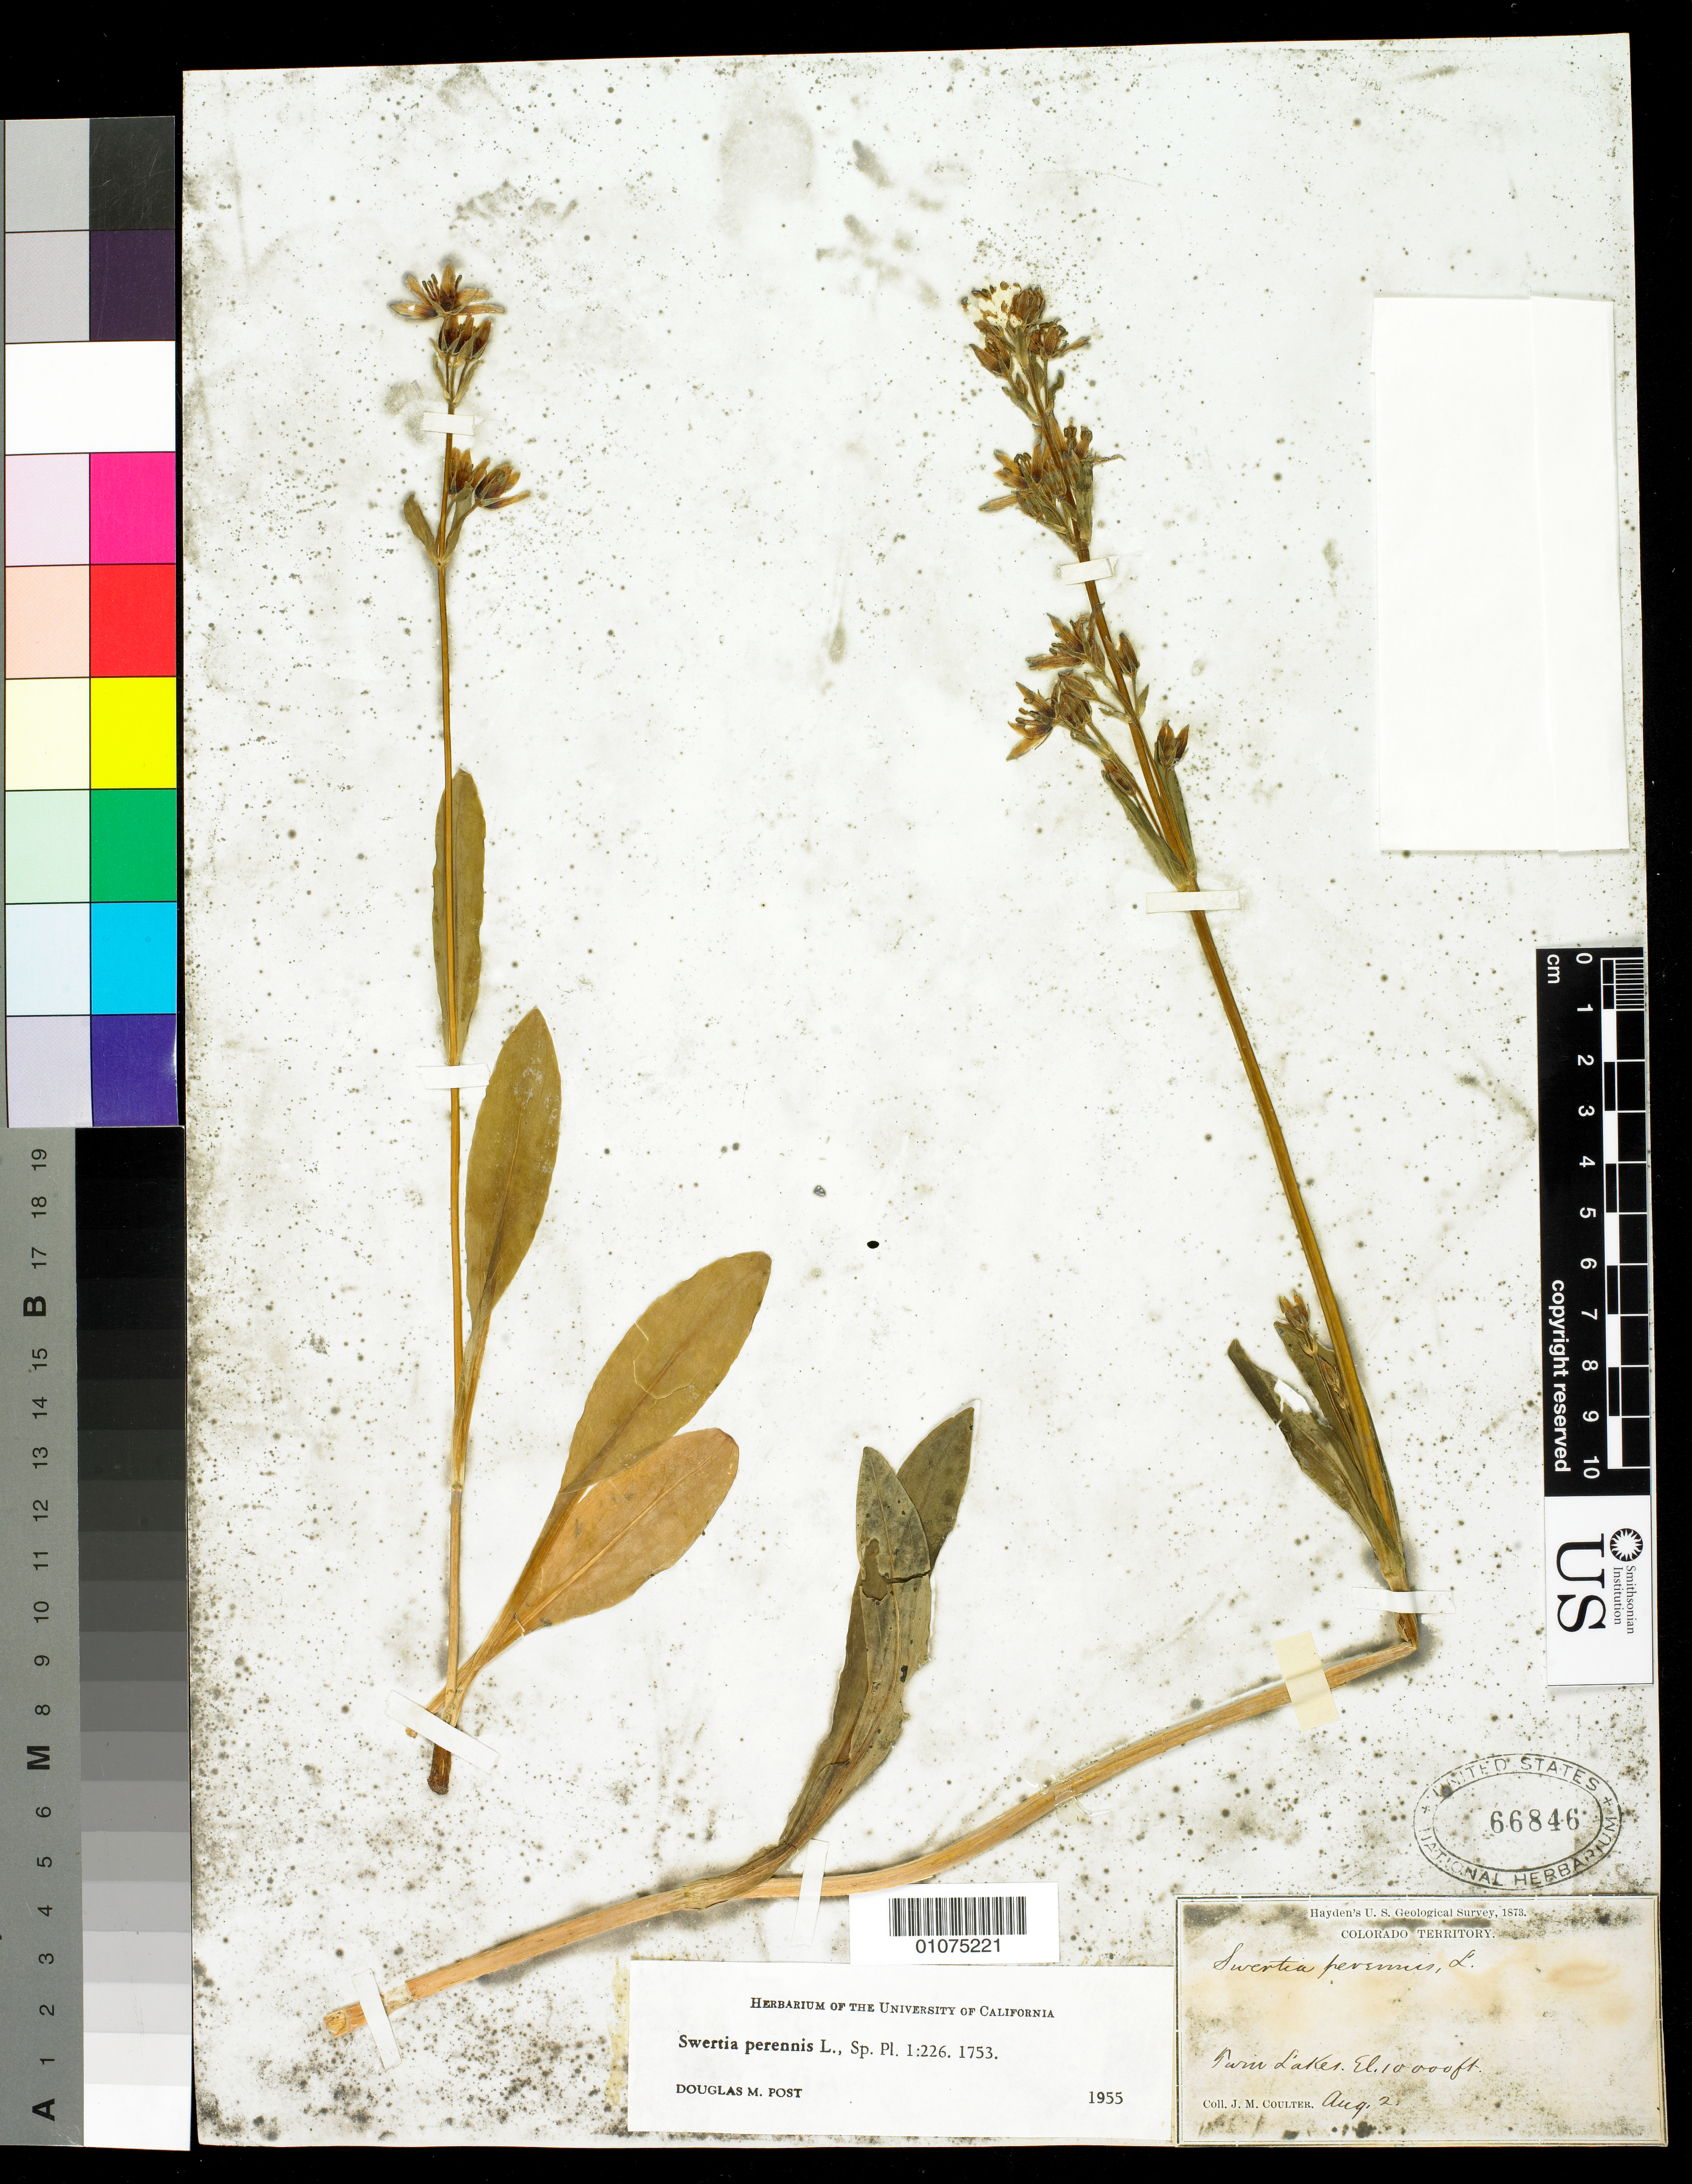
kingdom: Plantae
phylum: Tracheophyta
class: Magnoliopsida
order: Gentianales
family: Gentianaceae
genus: Swertia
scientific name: Swertia perennis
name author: L.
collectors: J. M. Coulter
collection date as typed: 2 Aug 1873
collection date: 1873-08-02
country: United States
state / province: Colorado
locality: Twin Lakes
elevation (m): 3048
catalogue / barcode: US 66846